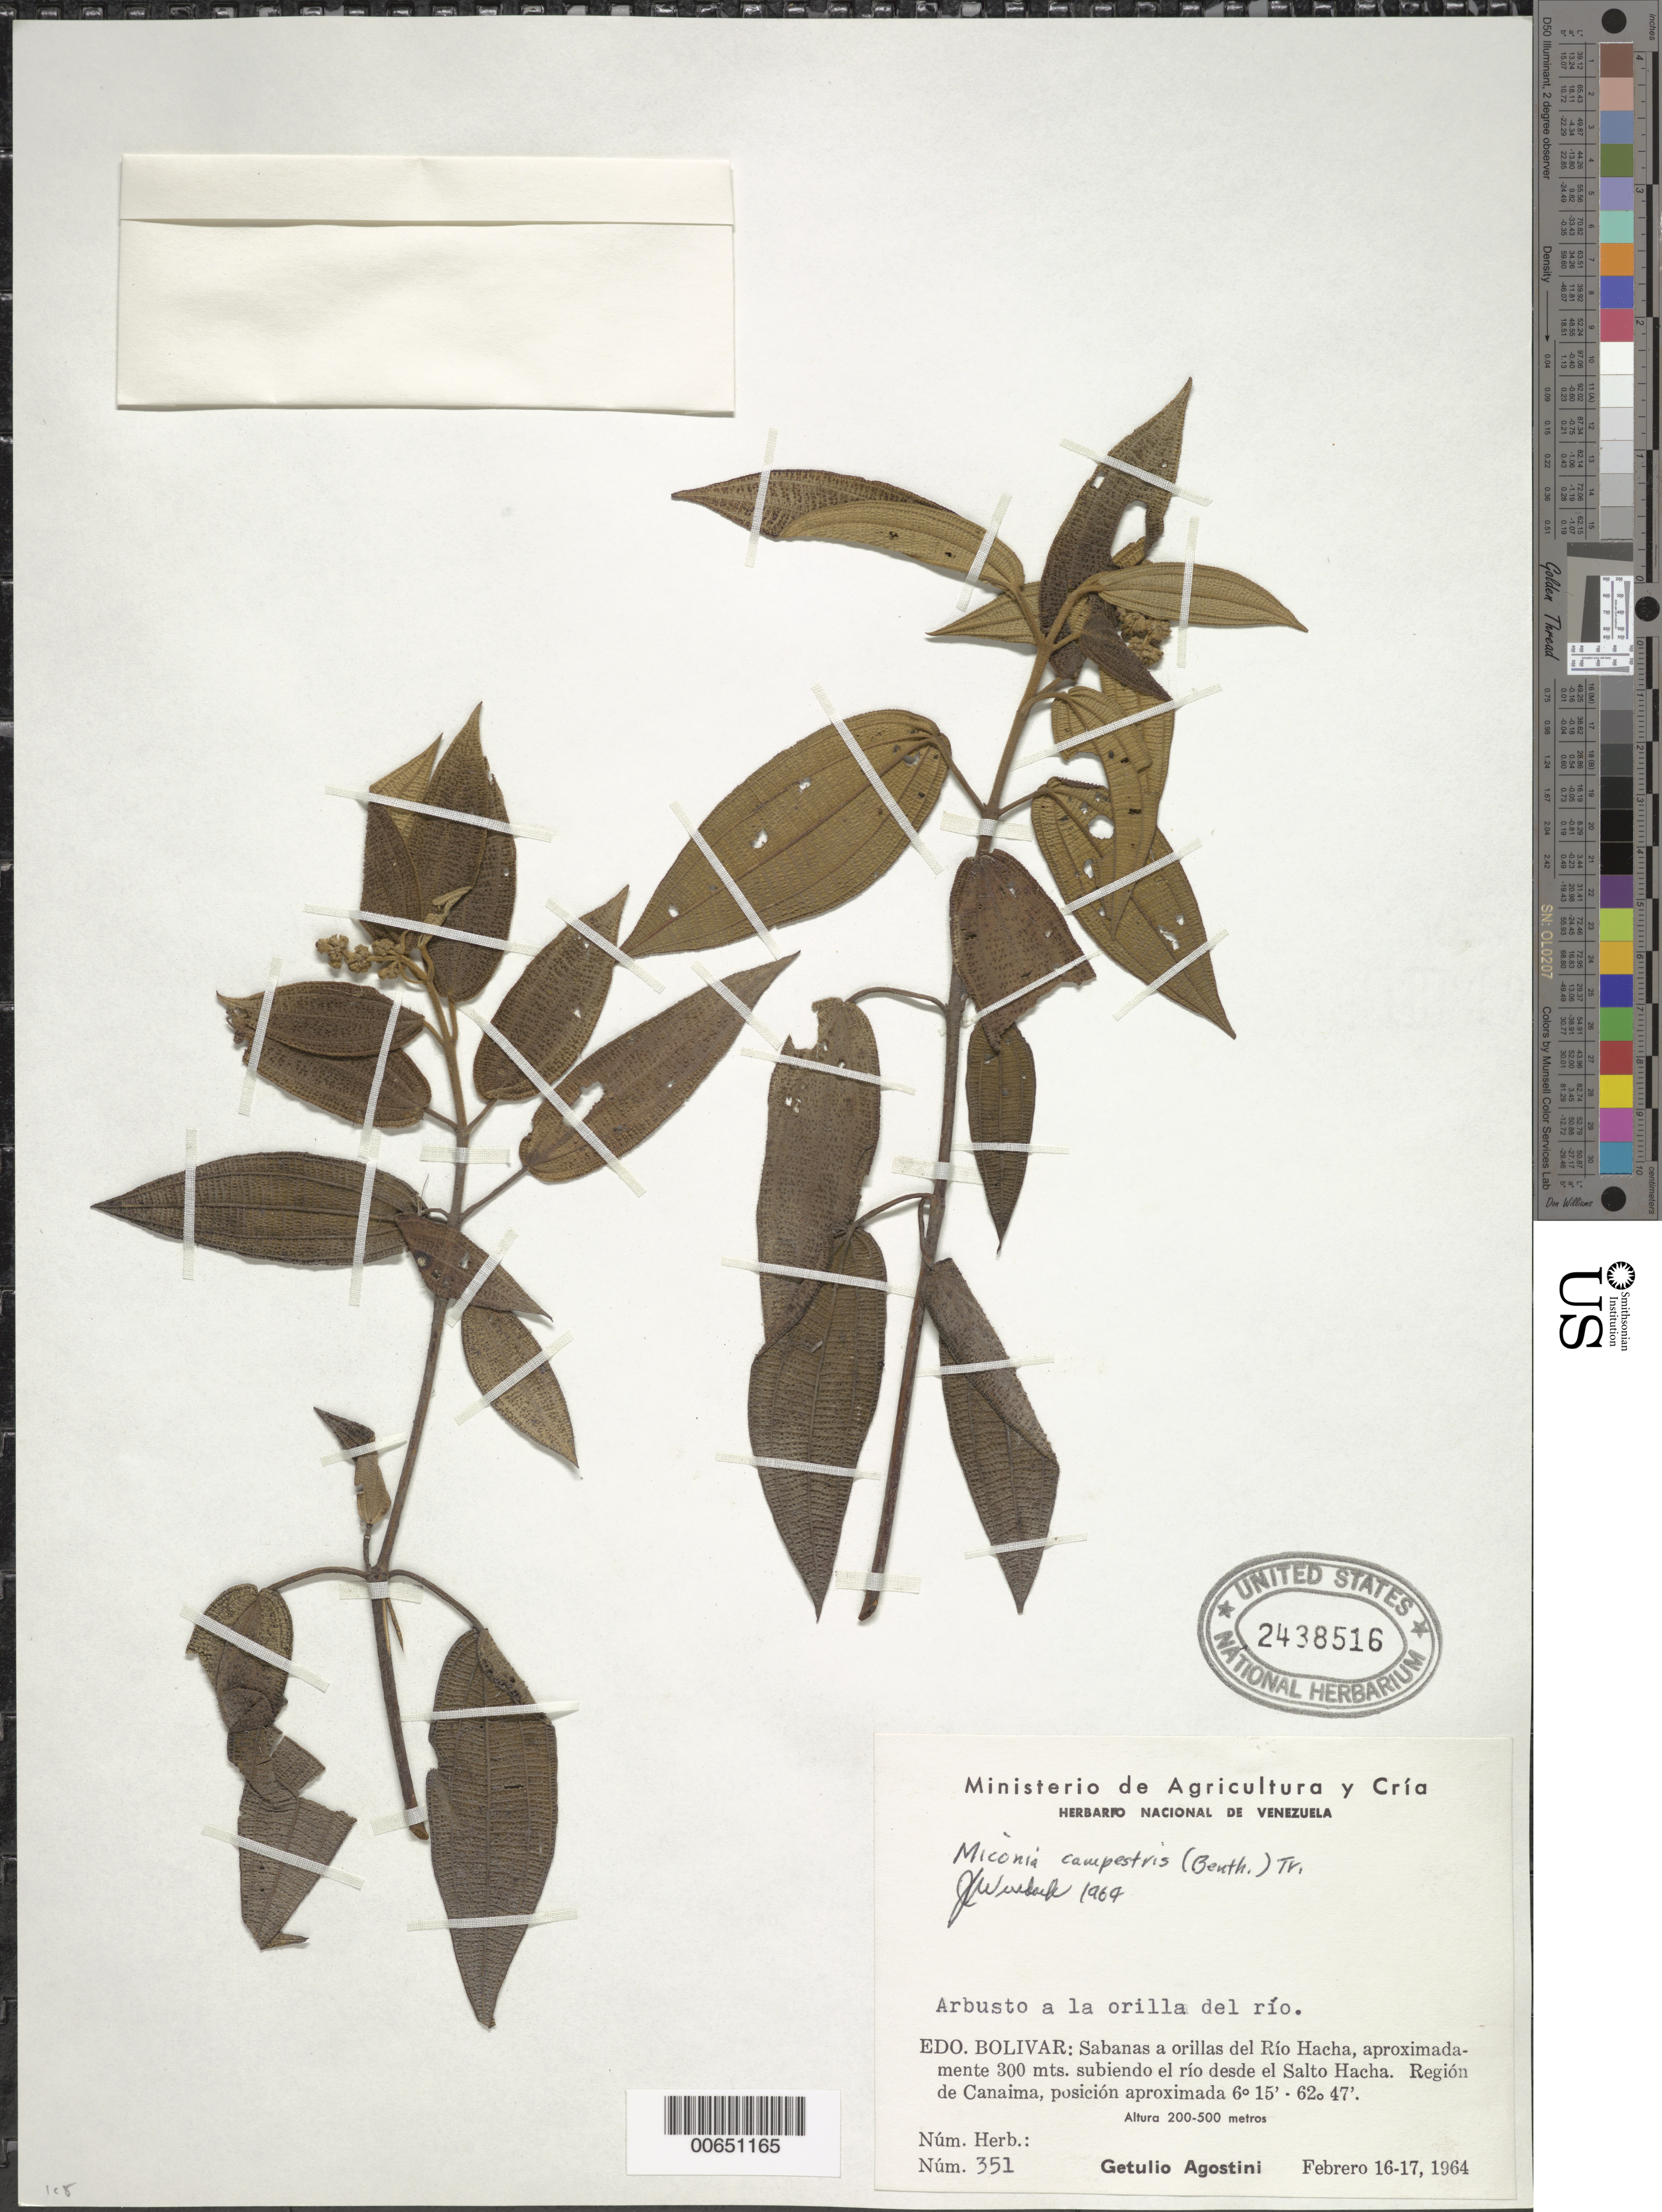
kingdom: Plantae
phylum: Tracheophyta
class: Magnoliopsida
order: Myrtales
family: Melastomataceae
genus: Miconia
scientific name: Miconia campestris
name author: (Benth.) Triana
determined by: Wurdack, John J., (US), US (UNITED STATES)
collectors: G. Agostini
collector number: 351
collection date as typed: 16-Feb-64 to 17-Feb-64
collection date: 1964-02-16/1964-02-17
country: Venezuela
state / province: Bolívar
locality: Río Hacha, 300 m subiendo el río desde el Salto Hacha, region de Canaima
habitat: Riverbank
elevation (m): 200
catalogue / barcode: US 2438516